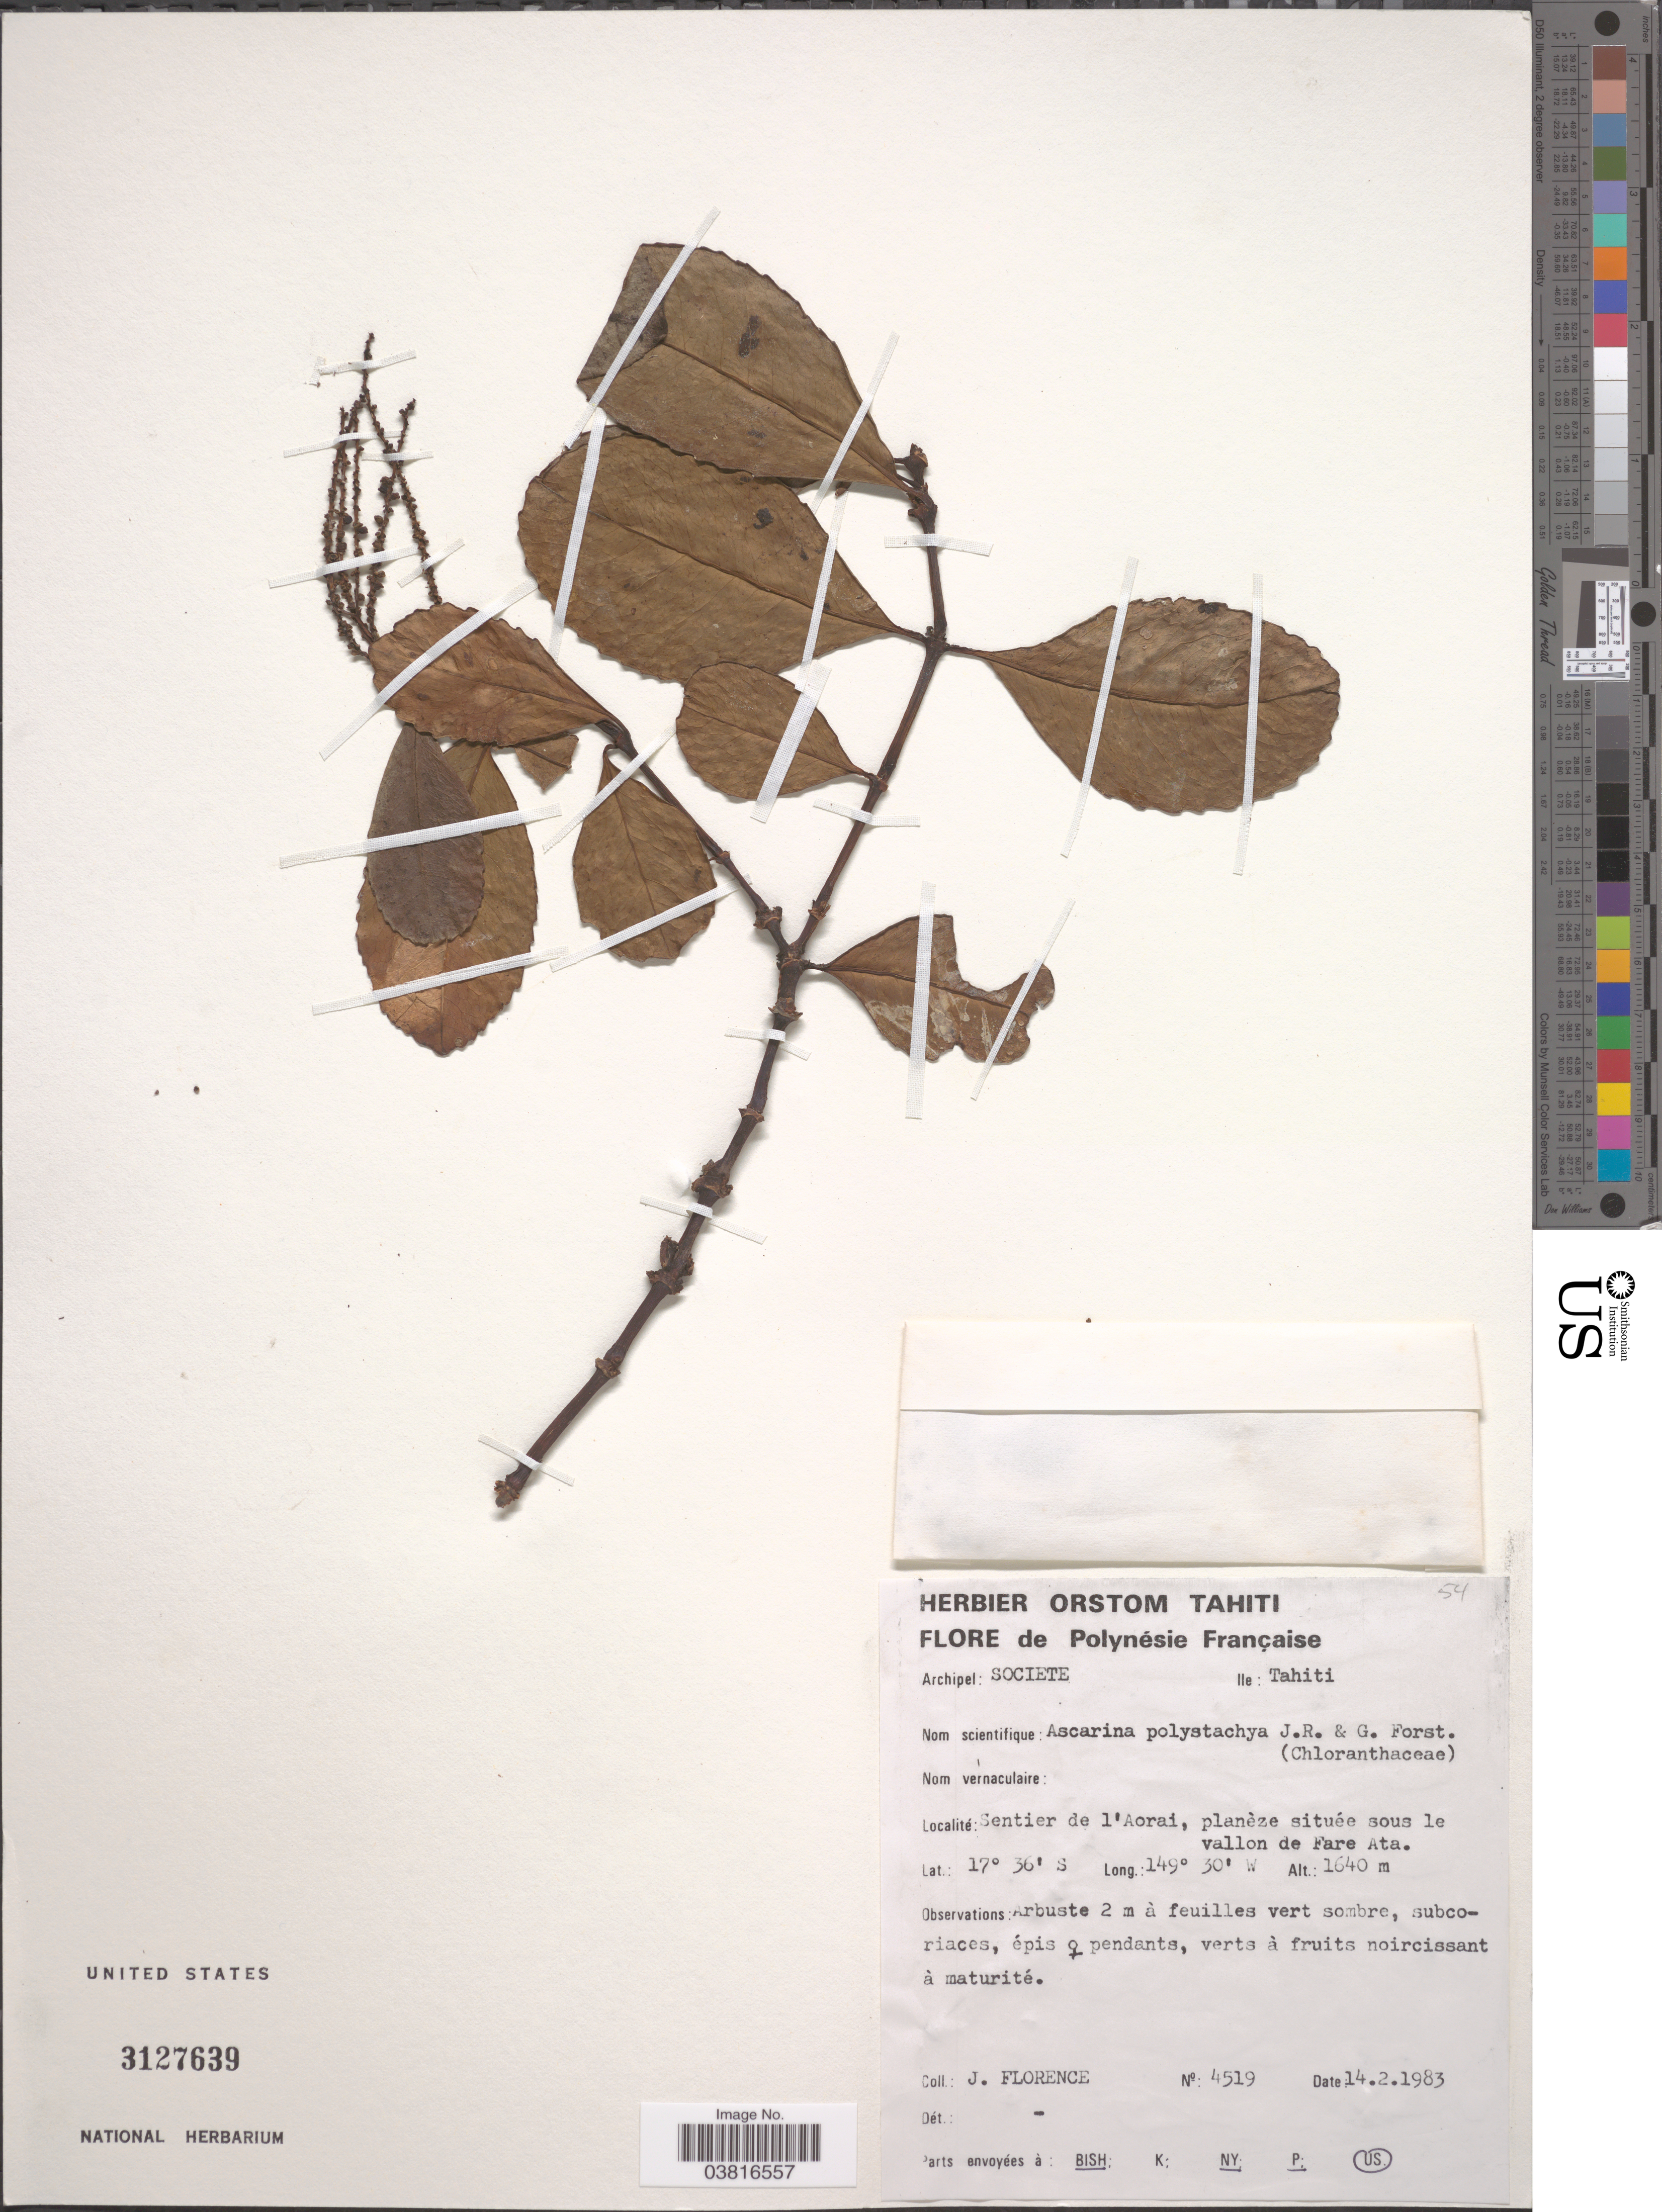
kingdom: Plantae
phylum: Tracheophyta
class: Magnoliopsida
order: Chloranthales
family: Chloranthaceae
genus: Ascarina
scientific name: Ascarina polystachya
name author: J.R. Forst. & G. Forst.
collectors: J. Florence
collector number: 4519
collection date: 1983-02-14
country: French Polynesia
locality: Polynésie Française. Archipel: Societe. Ile: Tahiti. Sentier de l'Aorai, planèze située sous le vallon de Fare Ata.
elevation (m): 1640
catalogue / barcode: US 3127639